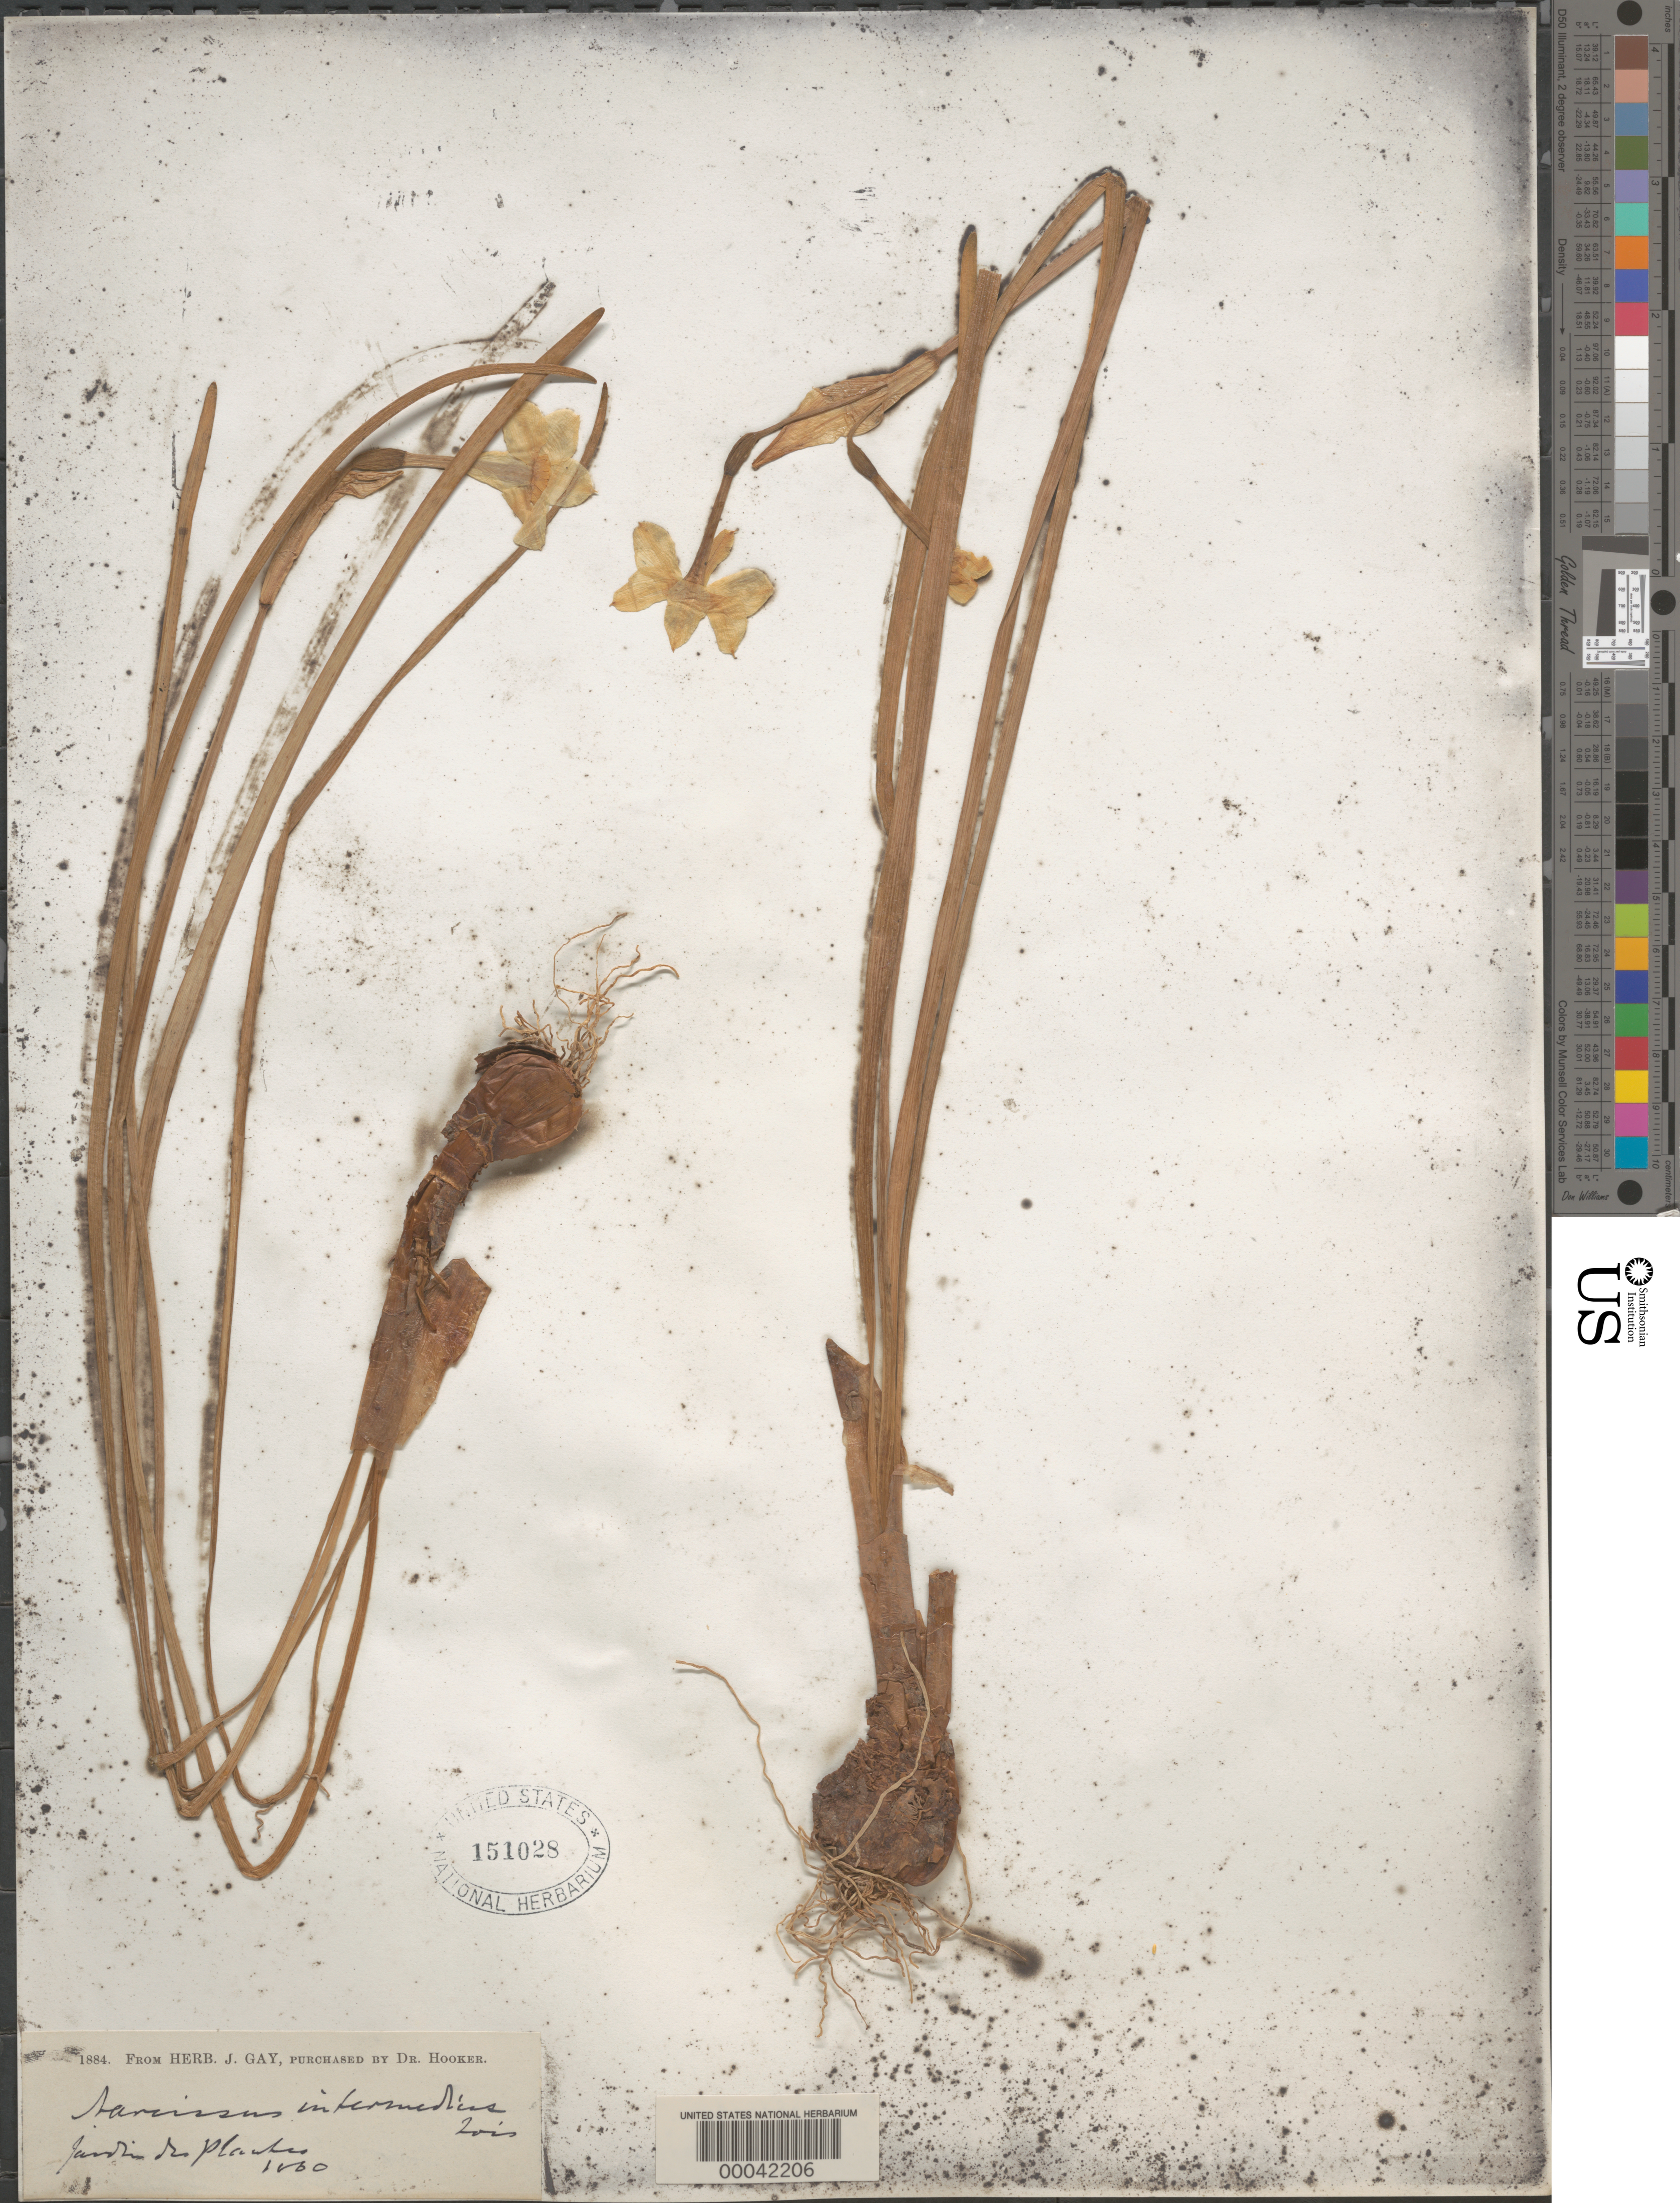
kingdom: Plantae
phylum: Tracheophyta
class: Liliopsida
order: Asparagales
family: Amaryllidaceae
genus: Narcissus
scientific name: Narcissus x intermedius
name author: Loisel.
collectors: ex herb. J. Gay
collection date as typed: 1860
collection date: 1860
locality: Jardin des plantes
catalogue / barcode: US 151028